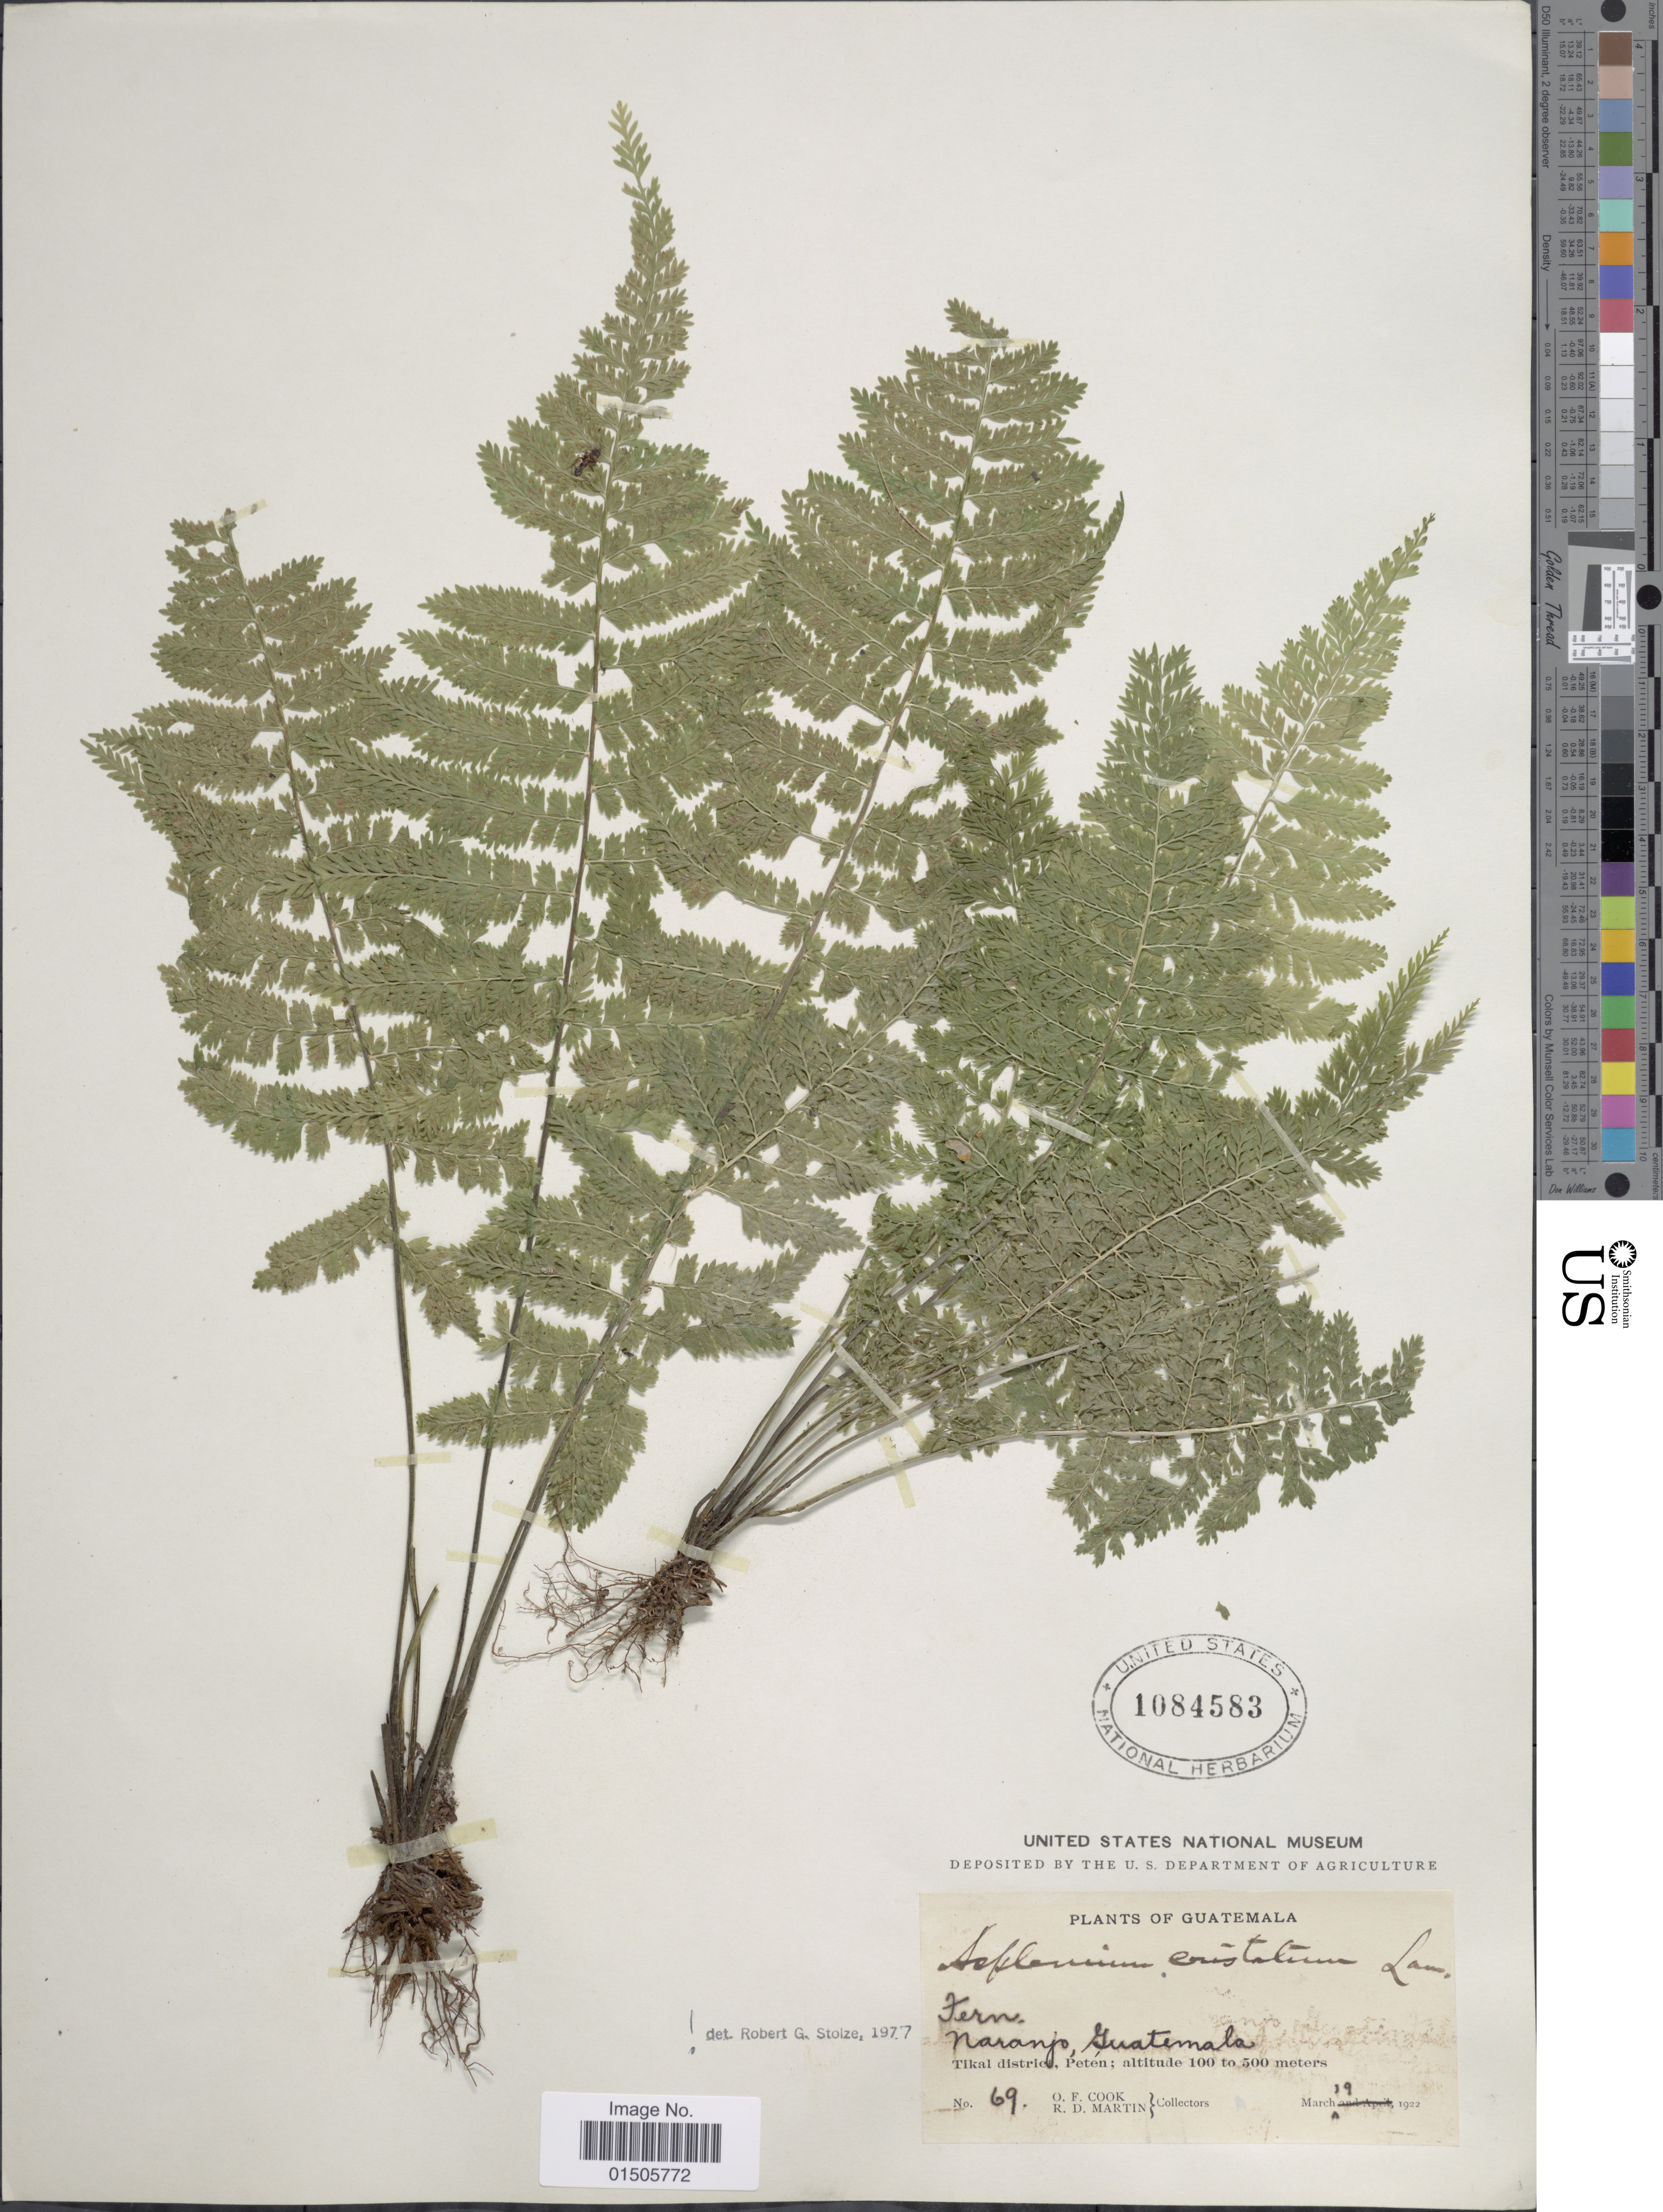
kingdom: Plantae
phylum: Tracheophyta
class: Polypodiopsida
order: Polypodiales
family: Aspleniaceae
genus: Asplenium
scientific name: Asplenium cristatum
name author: Lam.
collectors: O. F. Cook & R. D. Martin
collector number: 69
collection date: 1922-03-19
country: Guatemala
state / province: El Petén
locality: Naranjo, Tikal District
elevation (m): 100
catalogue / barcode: US 1084583